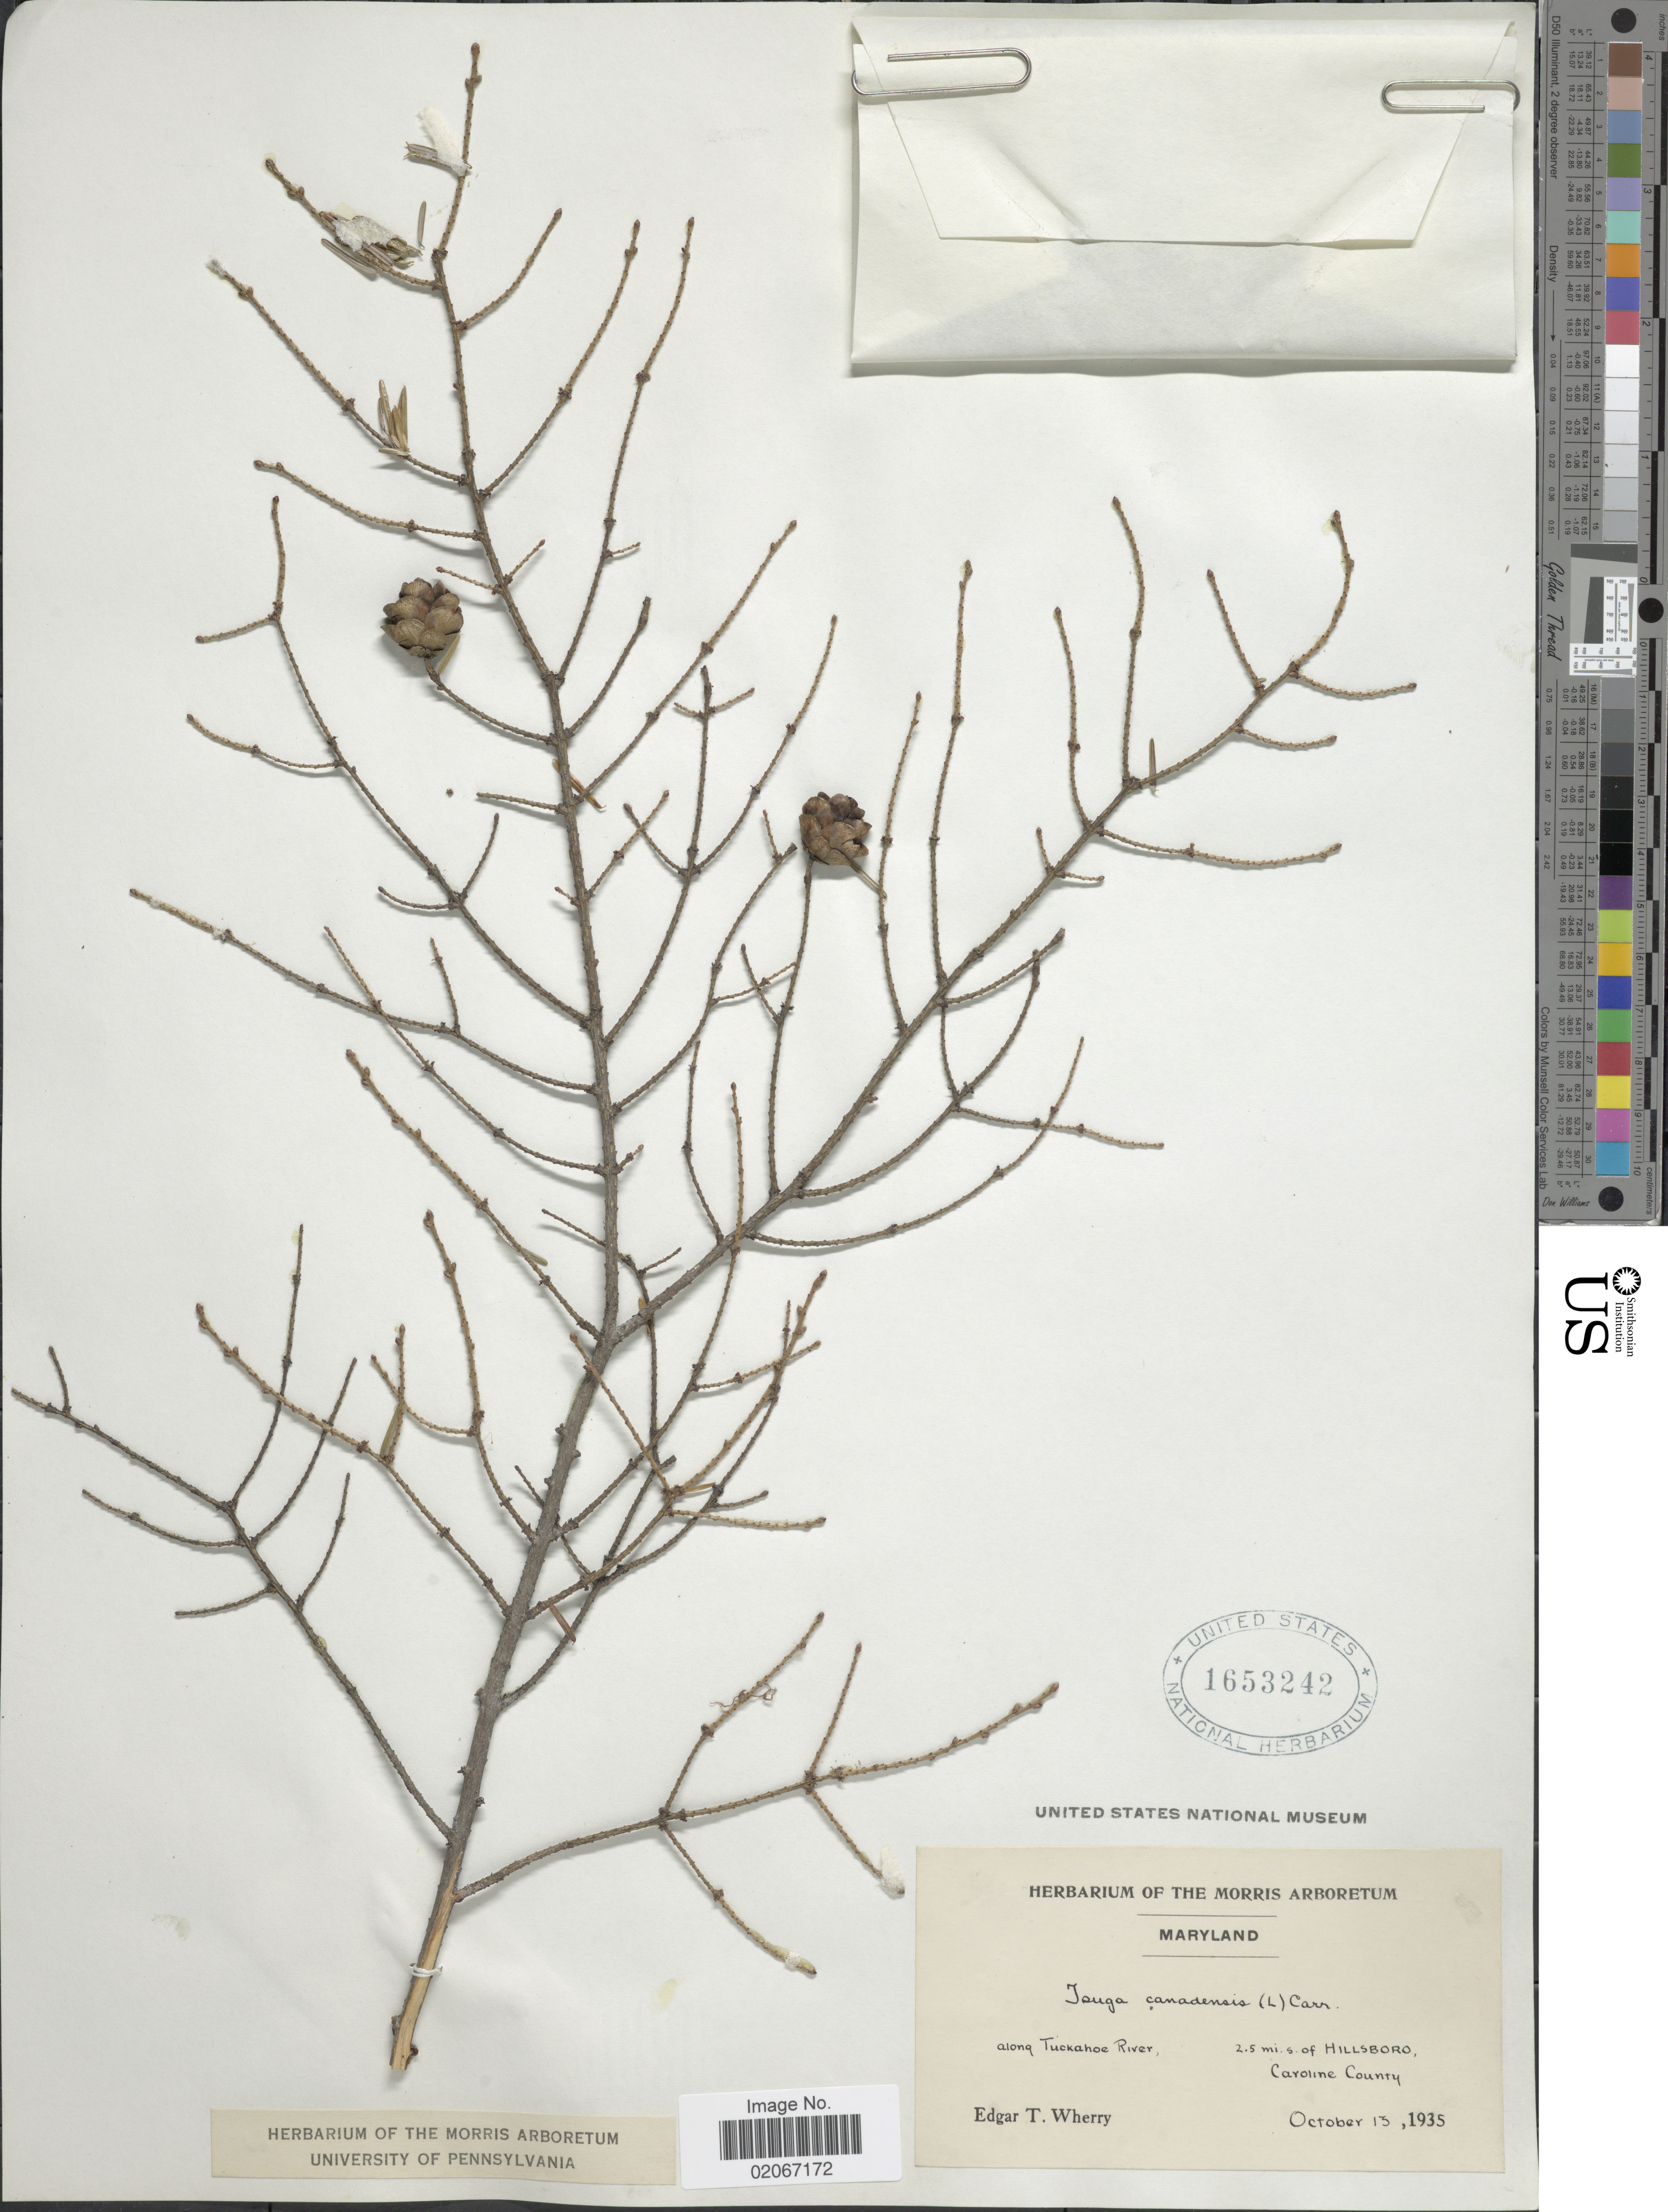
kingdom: Plantae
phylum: Tracheophyta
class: Pinopsida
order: Pinales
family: Pinaceae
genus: Tsuga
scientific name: Tsuga canadensis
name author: (L.) Carrière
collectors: E. T. Wherry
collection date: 1935-10-13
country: United States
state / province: Maryland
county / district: Caroline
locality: Along Tuckahoe River, 2.5 mi. s. of Hillsboro, Caroline County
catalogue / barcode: US 1653242